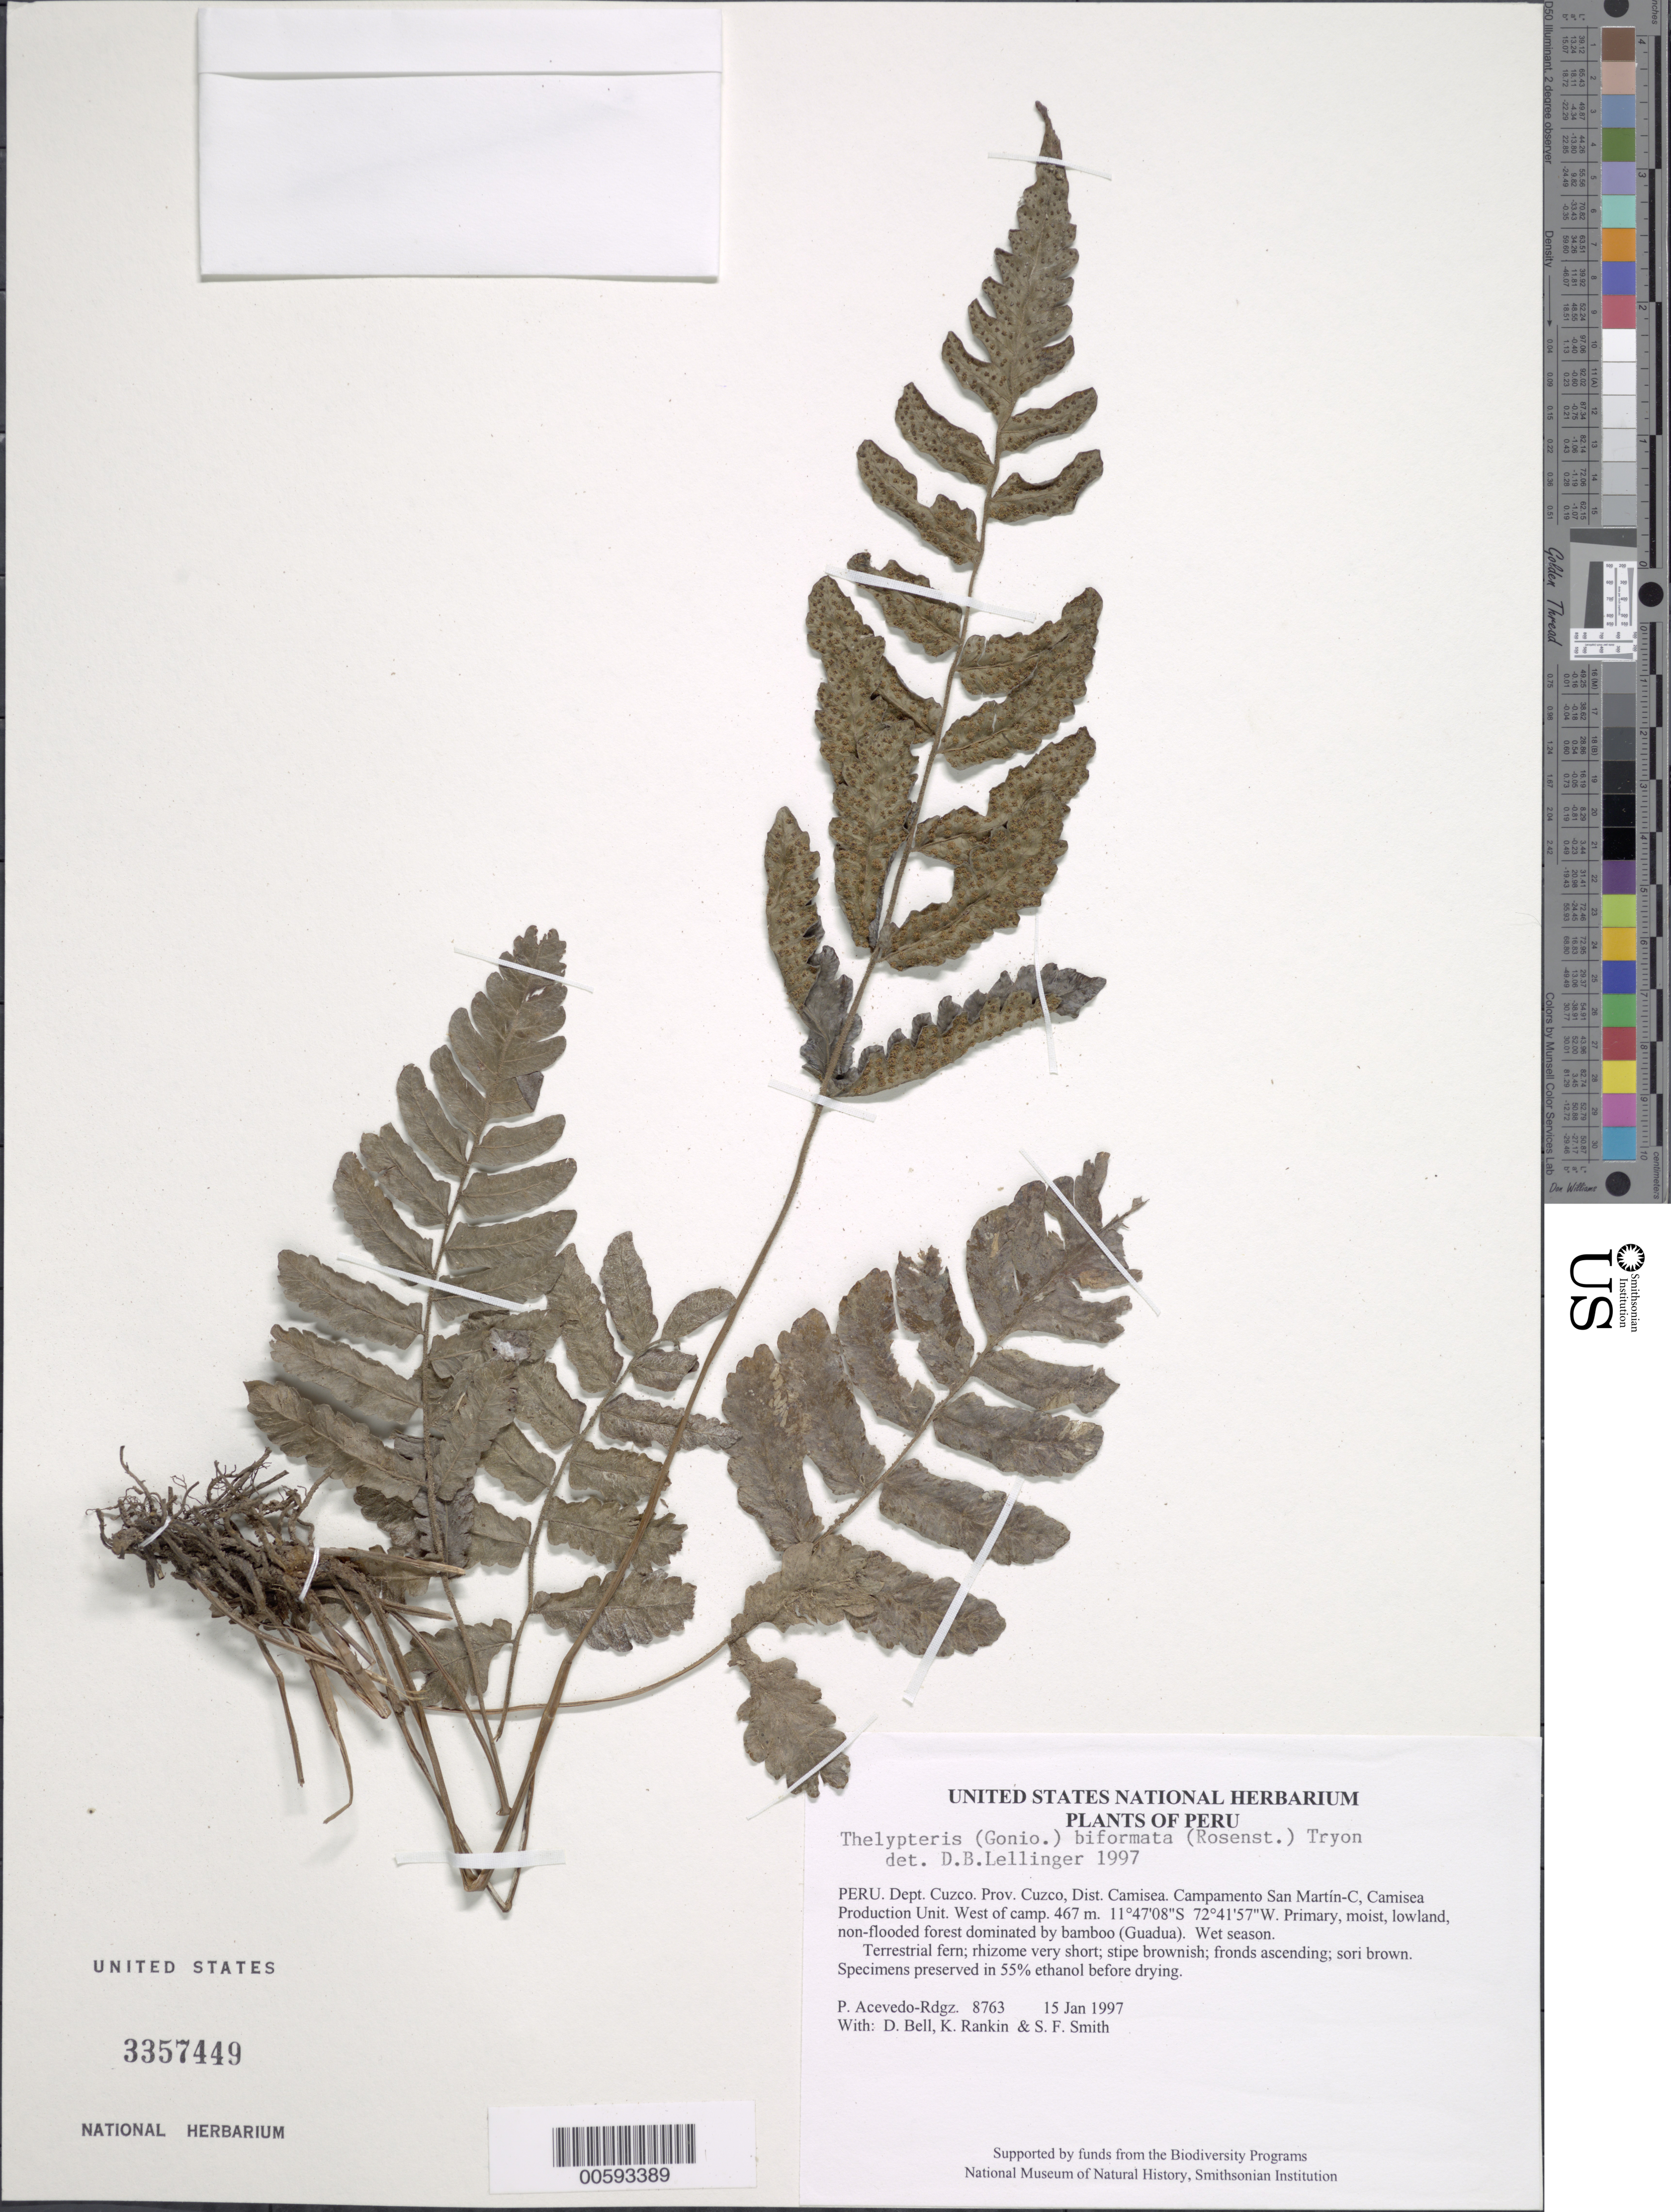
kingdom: Plantae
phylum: Tracheophyta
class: Polypodiopsida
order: Polypodiales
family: Thelypteridaceae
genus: Goniopteris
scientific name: Goniopteris biformata (Rosenst.) comb. nov., ined 2015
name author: (Rosenst.)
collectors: P. Acevedo-Rodr., D. A. Bell, K. B. Rankin & S.F. Smith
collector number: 8763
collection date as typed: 15 Jan 1997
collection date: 1997-01-15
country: Peru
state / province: Cusco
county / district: Cusco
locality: Districto Camisea, Campamento San Martín-C, Camisea Production Unit. West of camp.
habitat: Primary, moist, lowland, non-flooded forest dominated by bamboo (Guadua). Wet season.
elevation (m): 467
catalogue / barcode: US 3357449